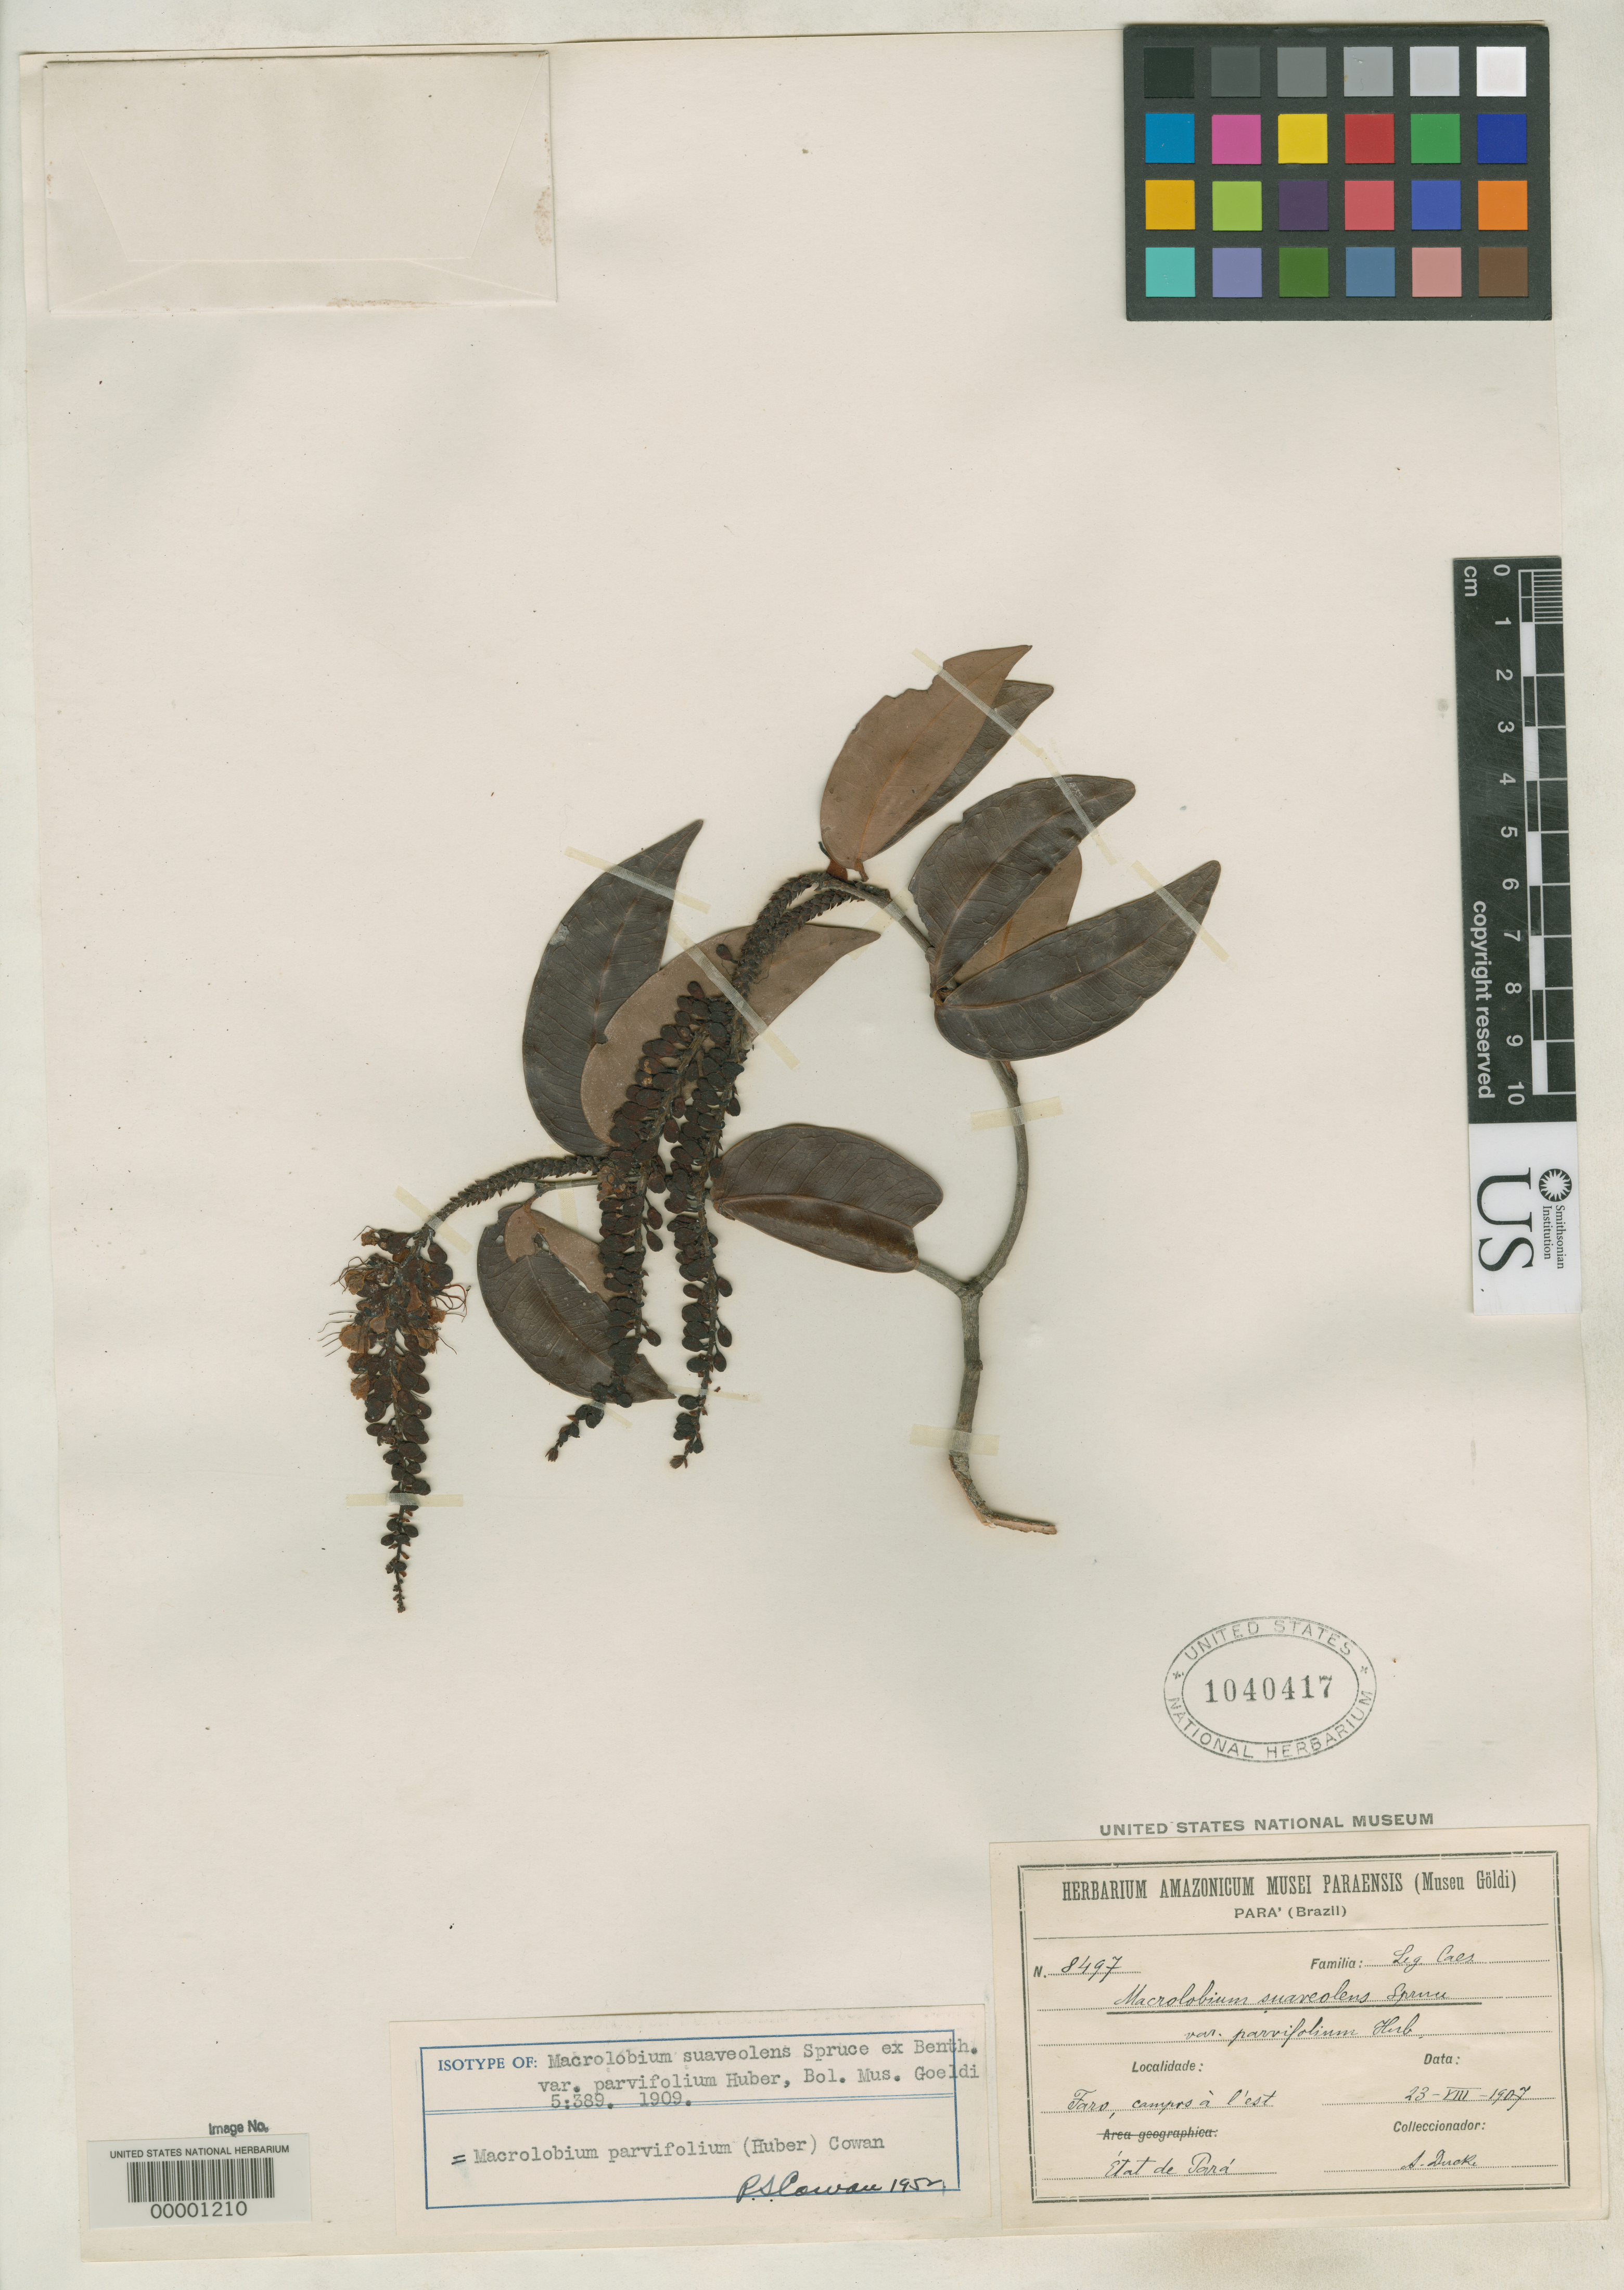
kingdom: Plantae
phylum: Tracheophyta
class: Magnoliopsida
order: Fabales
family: Fabaceae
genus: Macrolobium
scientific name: Macrolobium suaveolens var. parvifolium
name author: Huber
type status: Isotype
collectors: A. Ducke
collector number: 8497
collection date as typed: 23 Aug 1907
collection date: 1907-08-23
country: Brazil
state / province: Pará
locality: Faro.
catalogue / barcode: US 1040417